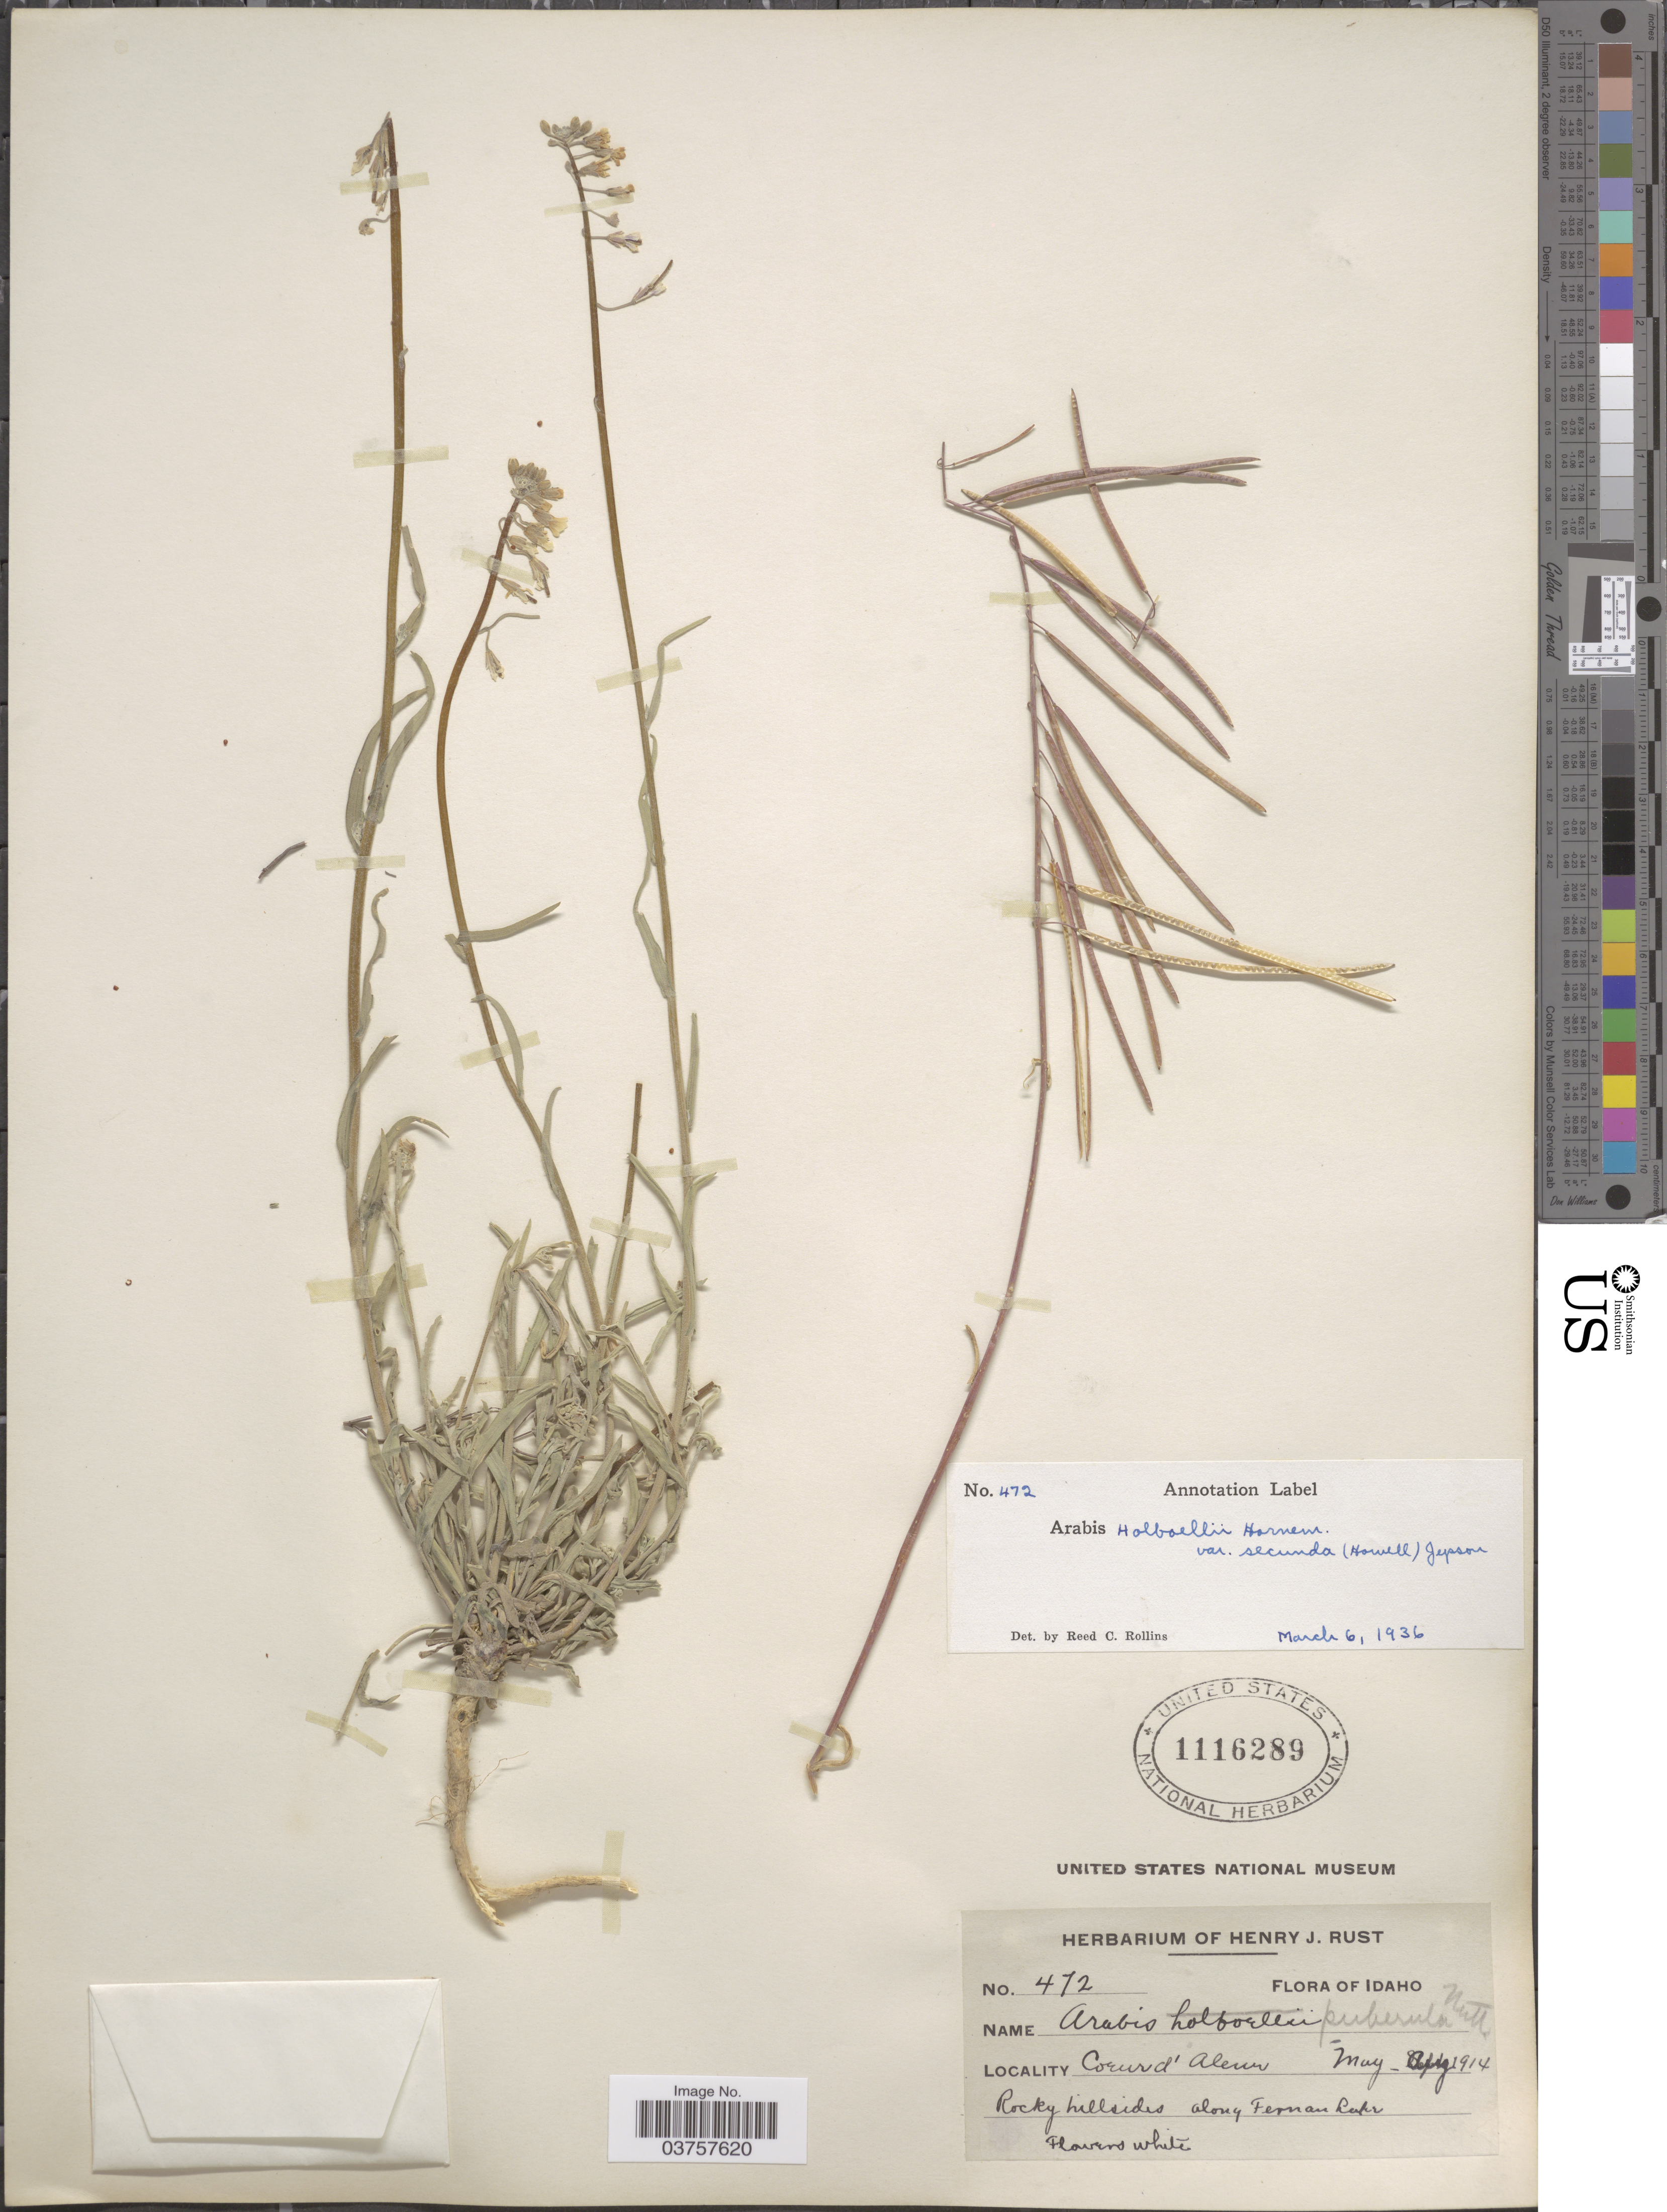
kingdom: Plantae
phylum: Tracheophyta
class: Magnoliopsida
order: Brassicales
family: Brassicaceae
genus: Arabis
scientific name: Arabis holboellii var. retrofracta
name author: Rydb.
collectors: ex herb. Henry J. Rust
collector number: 472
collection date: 1914-05/1914-08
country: United States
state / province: Idaho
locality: Coeur d'Alene. Rocky hillsides along Fernan Lake.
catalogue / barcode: US 1116289